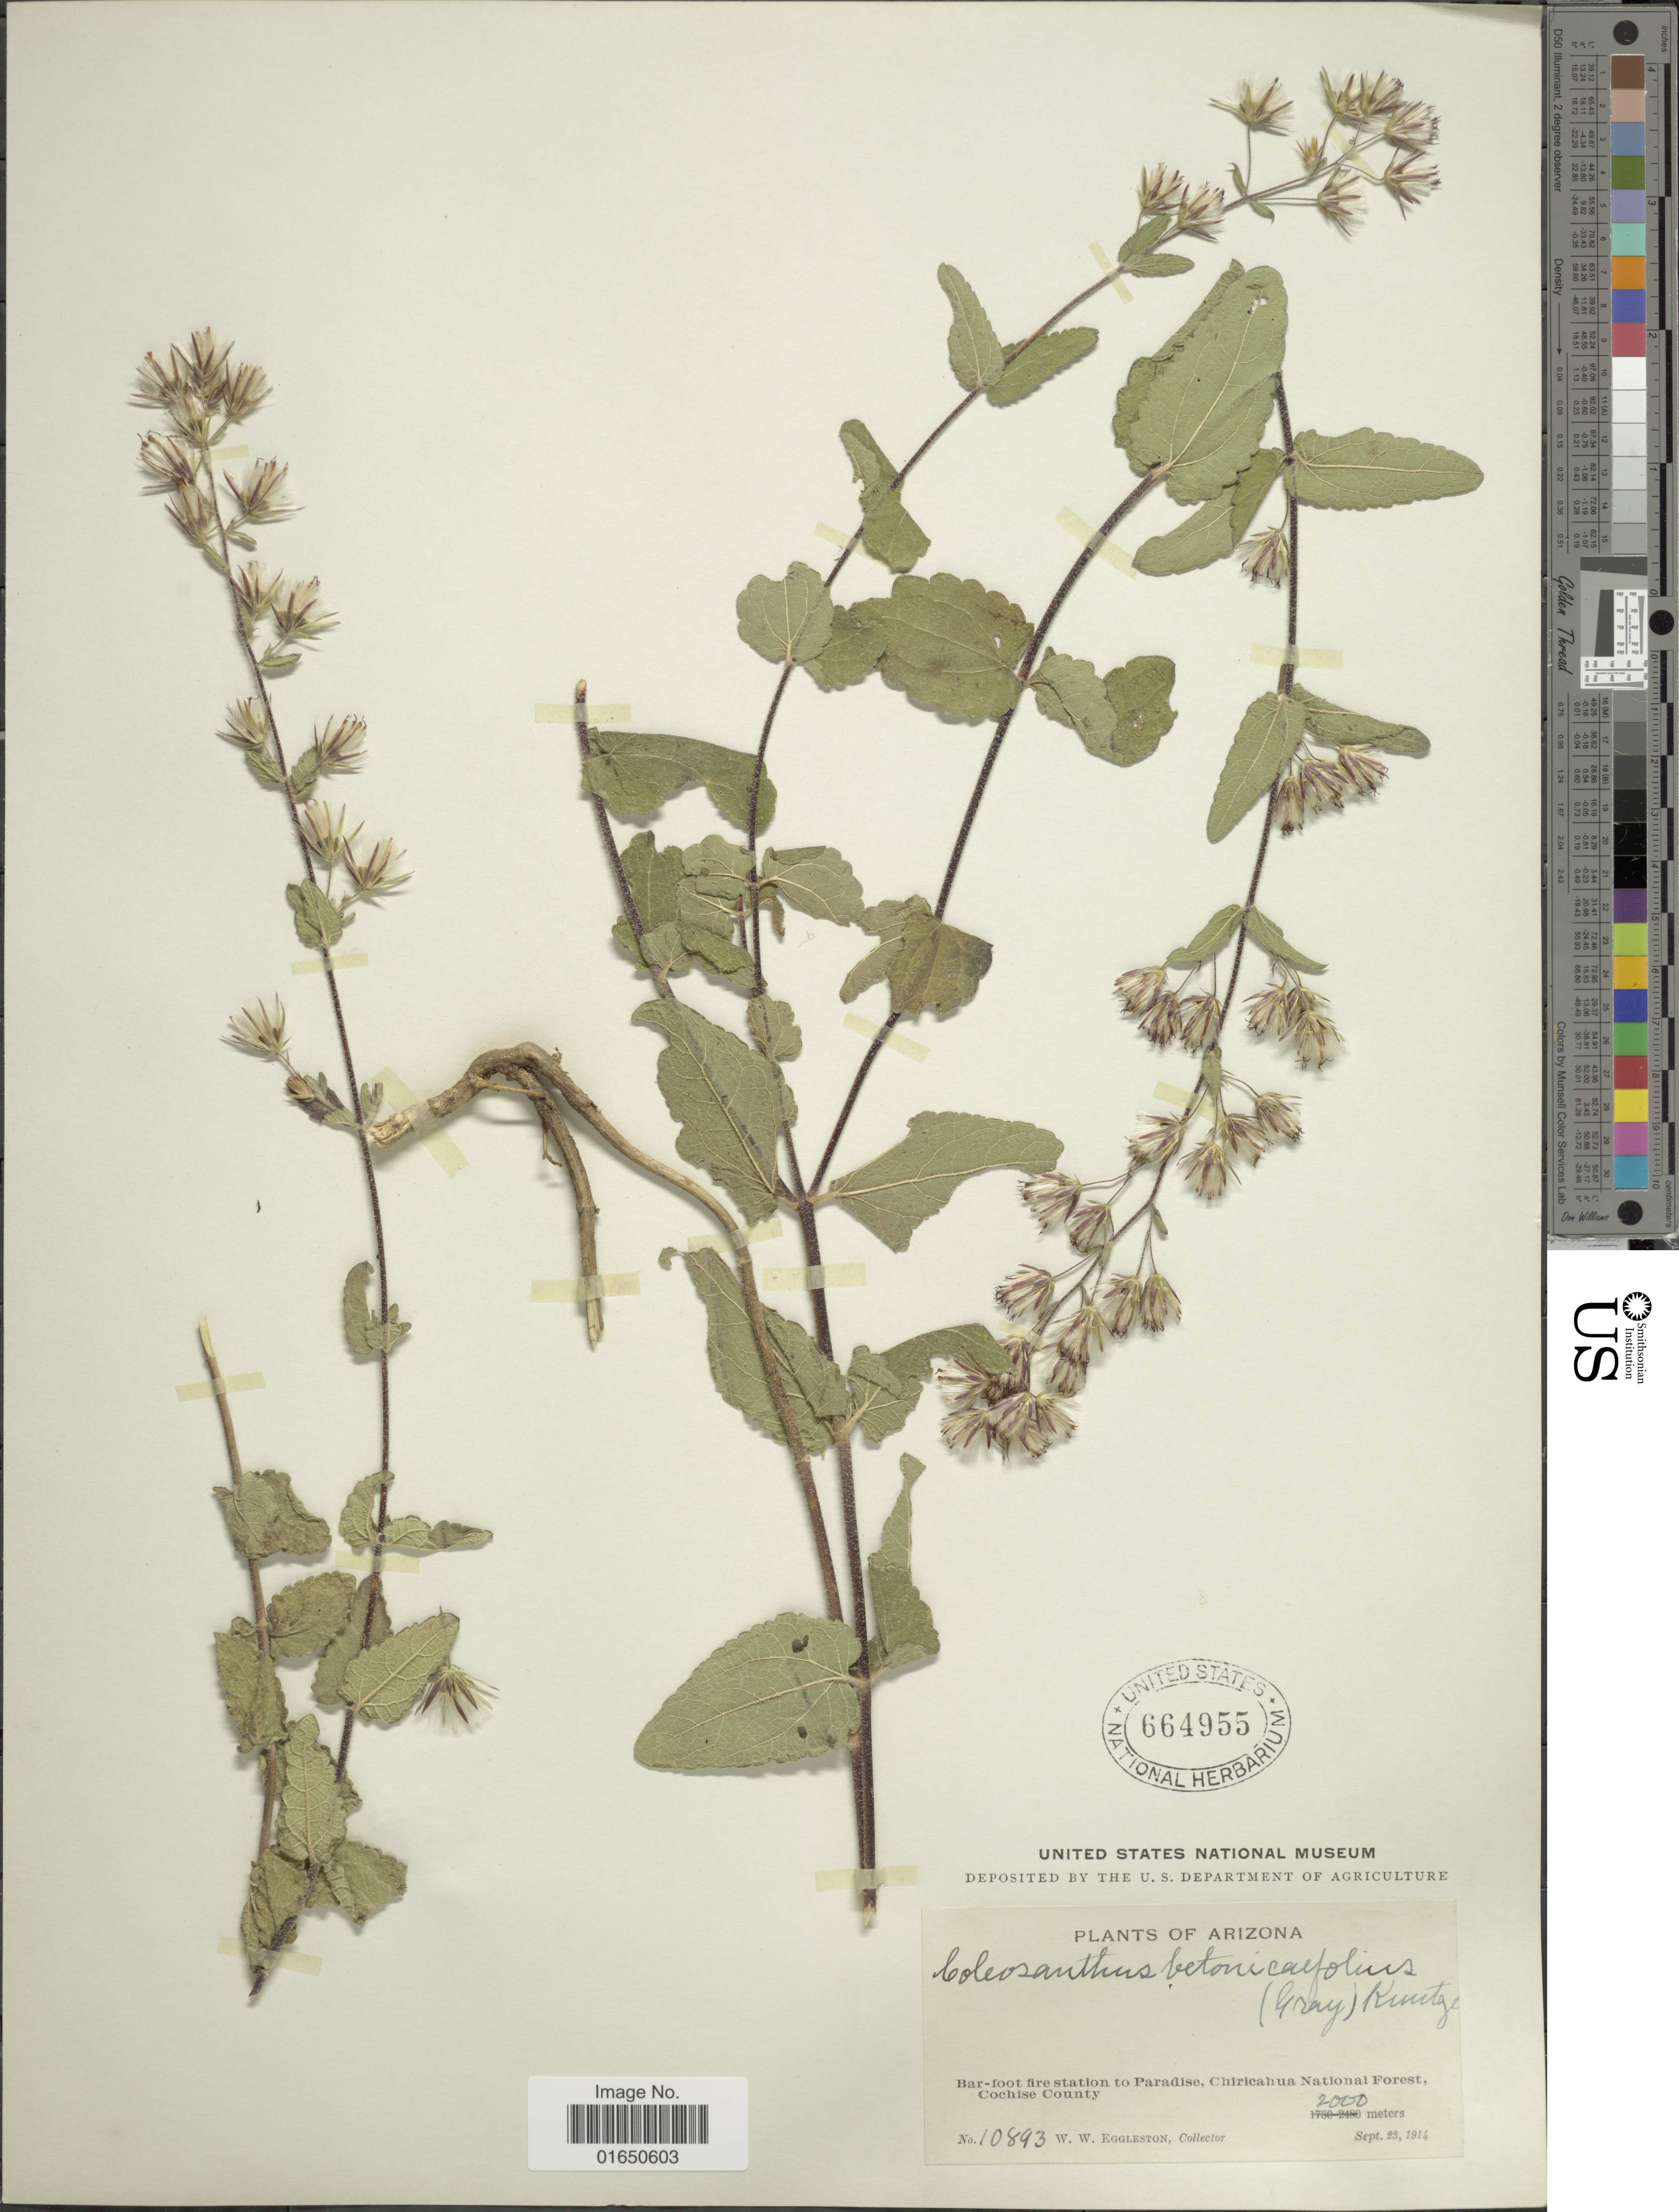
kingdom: Plantae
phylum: Tracheophyta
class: Magnoliopsida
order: Asterales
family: Asteraceae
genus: Brickellia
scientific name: Brickellia betonicifolia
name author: A. Gray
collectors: W. W. Eggleston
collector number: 10893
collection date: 1914-09-23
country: United States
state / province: Arizona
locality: Bar-foot fire station to Paradise, Chiricahua National Forest, Cochise County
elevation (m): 2000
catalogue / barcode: US 664955